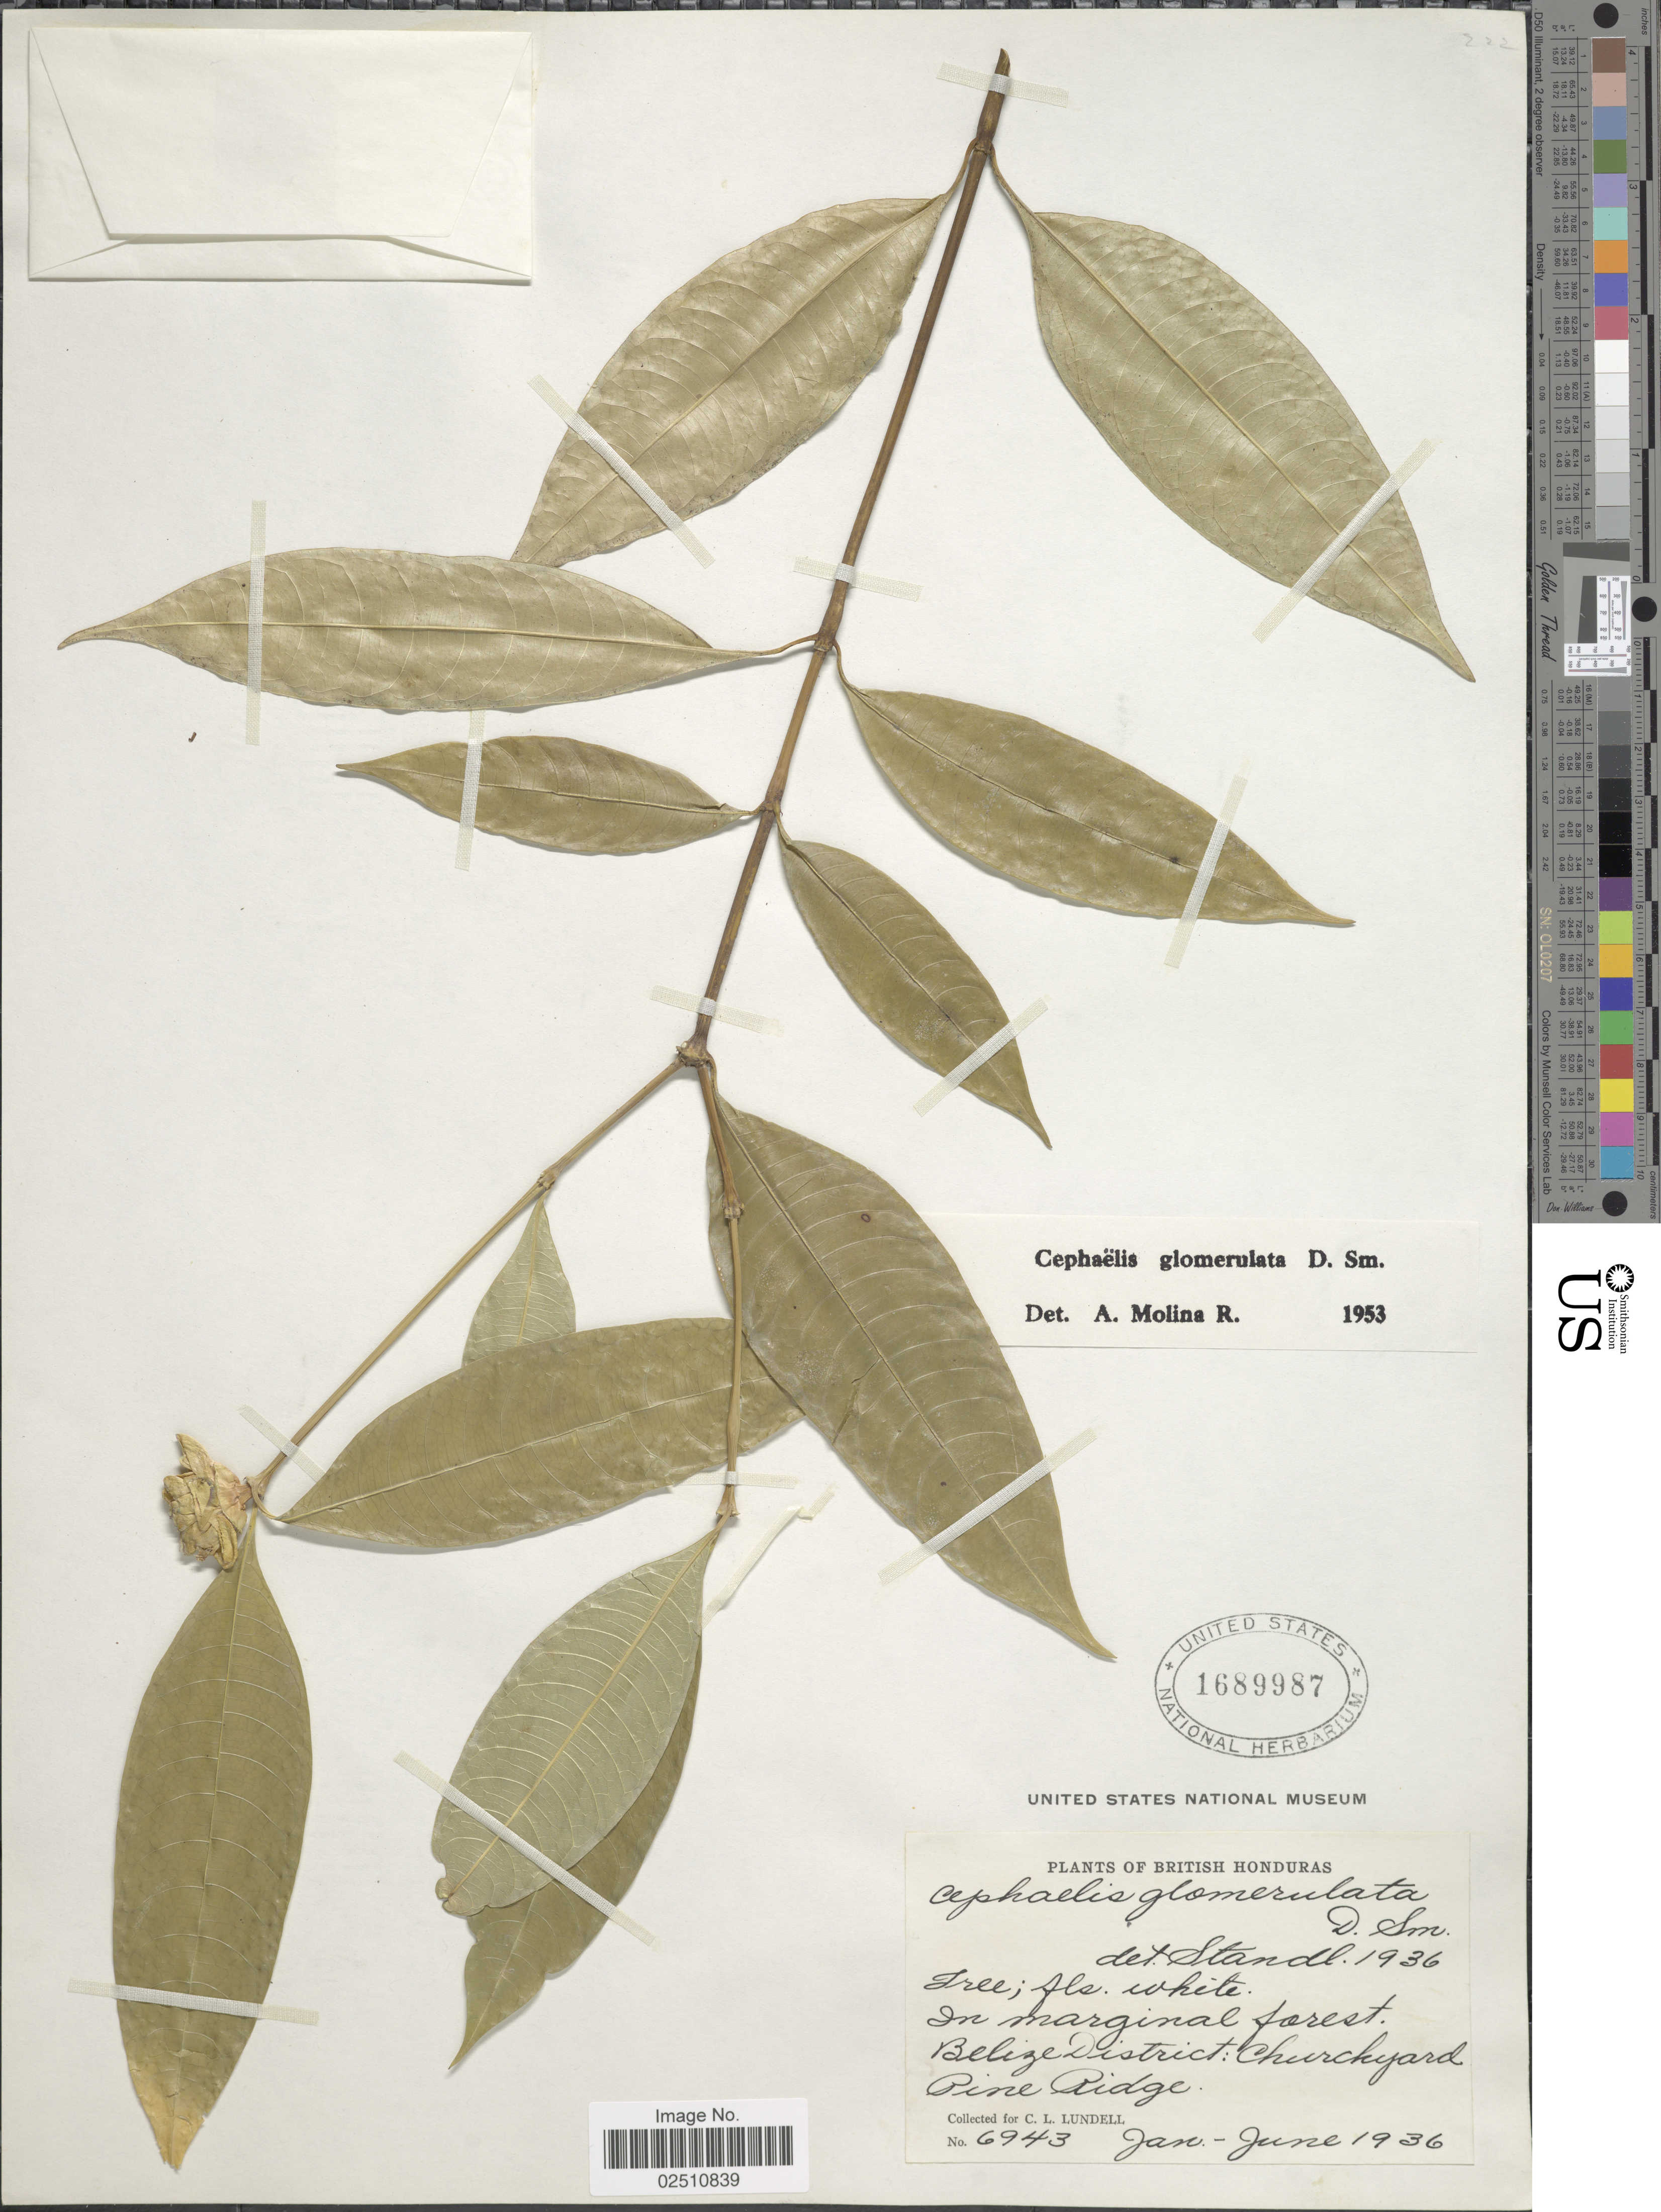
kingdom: Plantae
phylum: Tracheophyta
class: Magnoliopsida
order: Gentianales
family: Rubiaceae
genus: Psychotria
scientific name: Psychotria glomerulata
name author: (Donn. Sm.) Steyerm.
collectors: C. L. Lundell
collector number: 6943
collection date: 1936-01/1936-06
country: Belize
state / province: Belize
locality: Belize District: Churchyard, Pine Ridge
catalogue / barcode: US 1689987